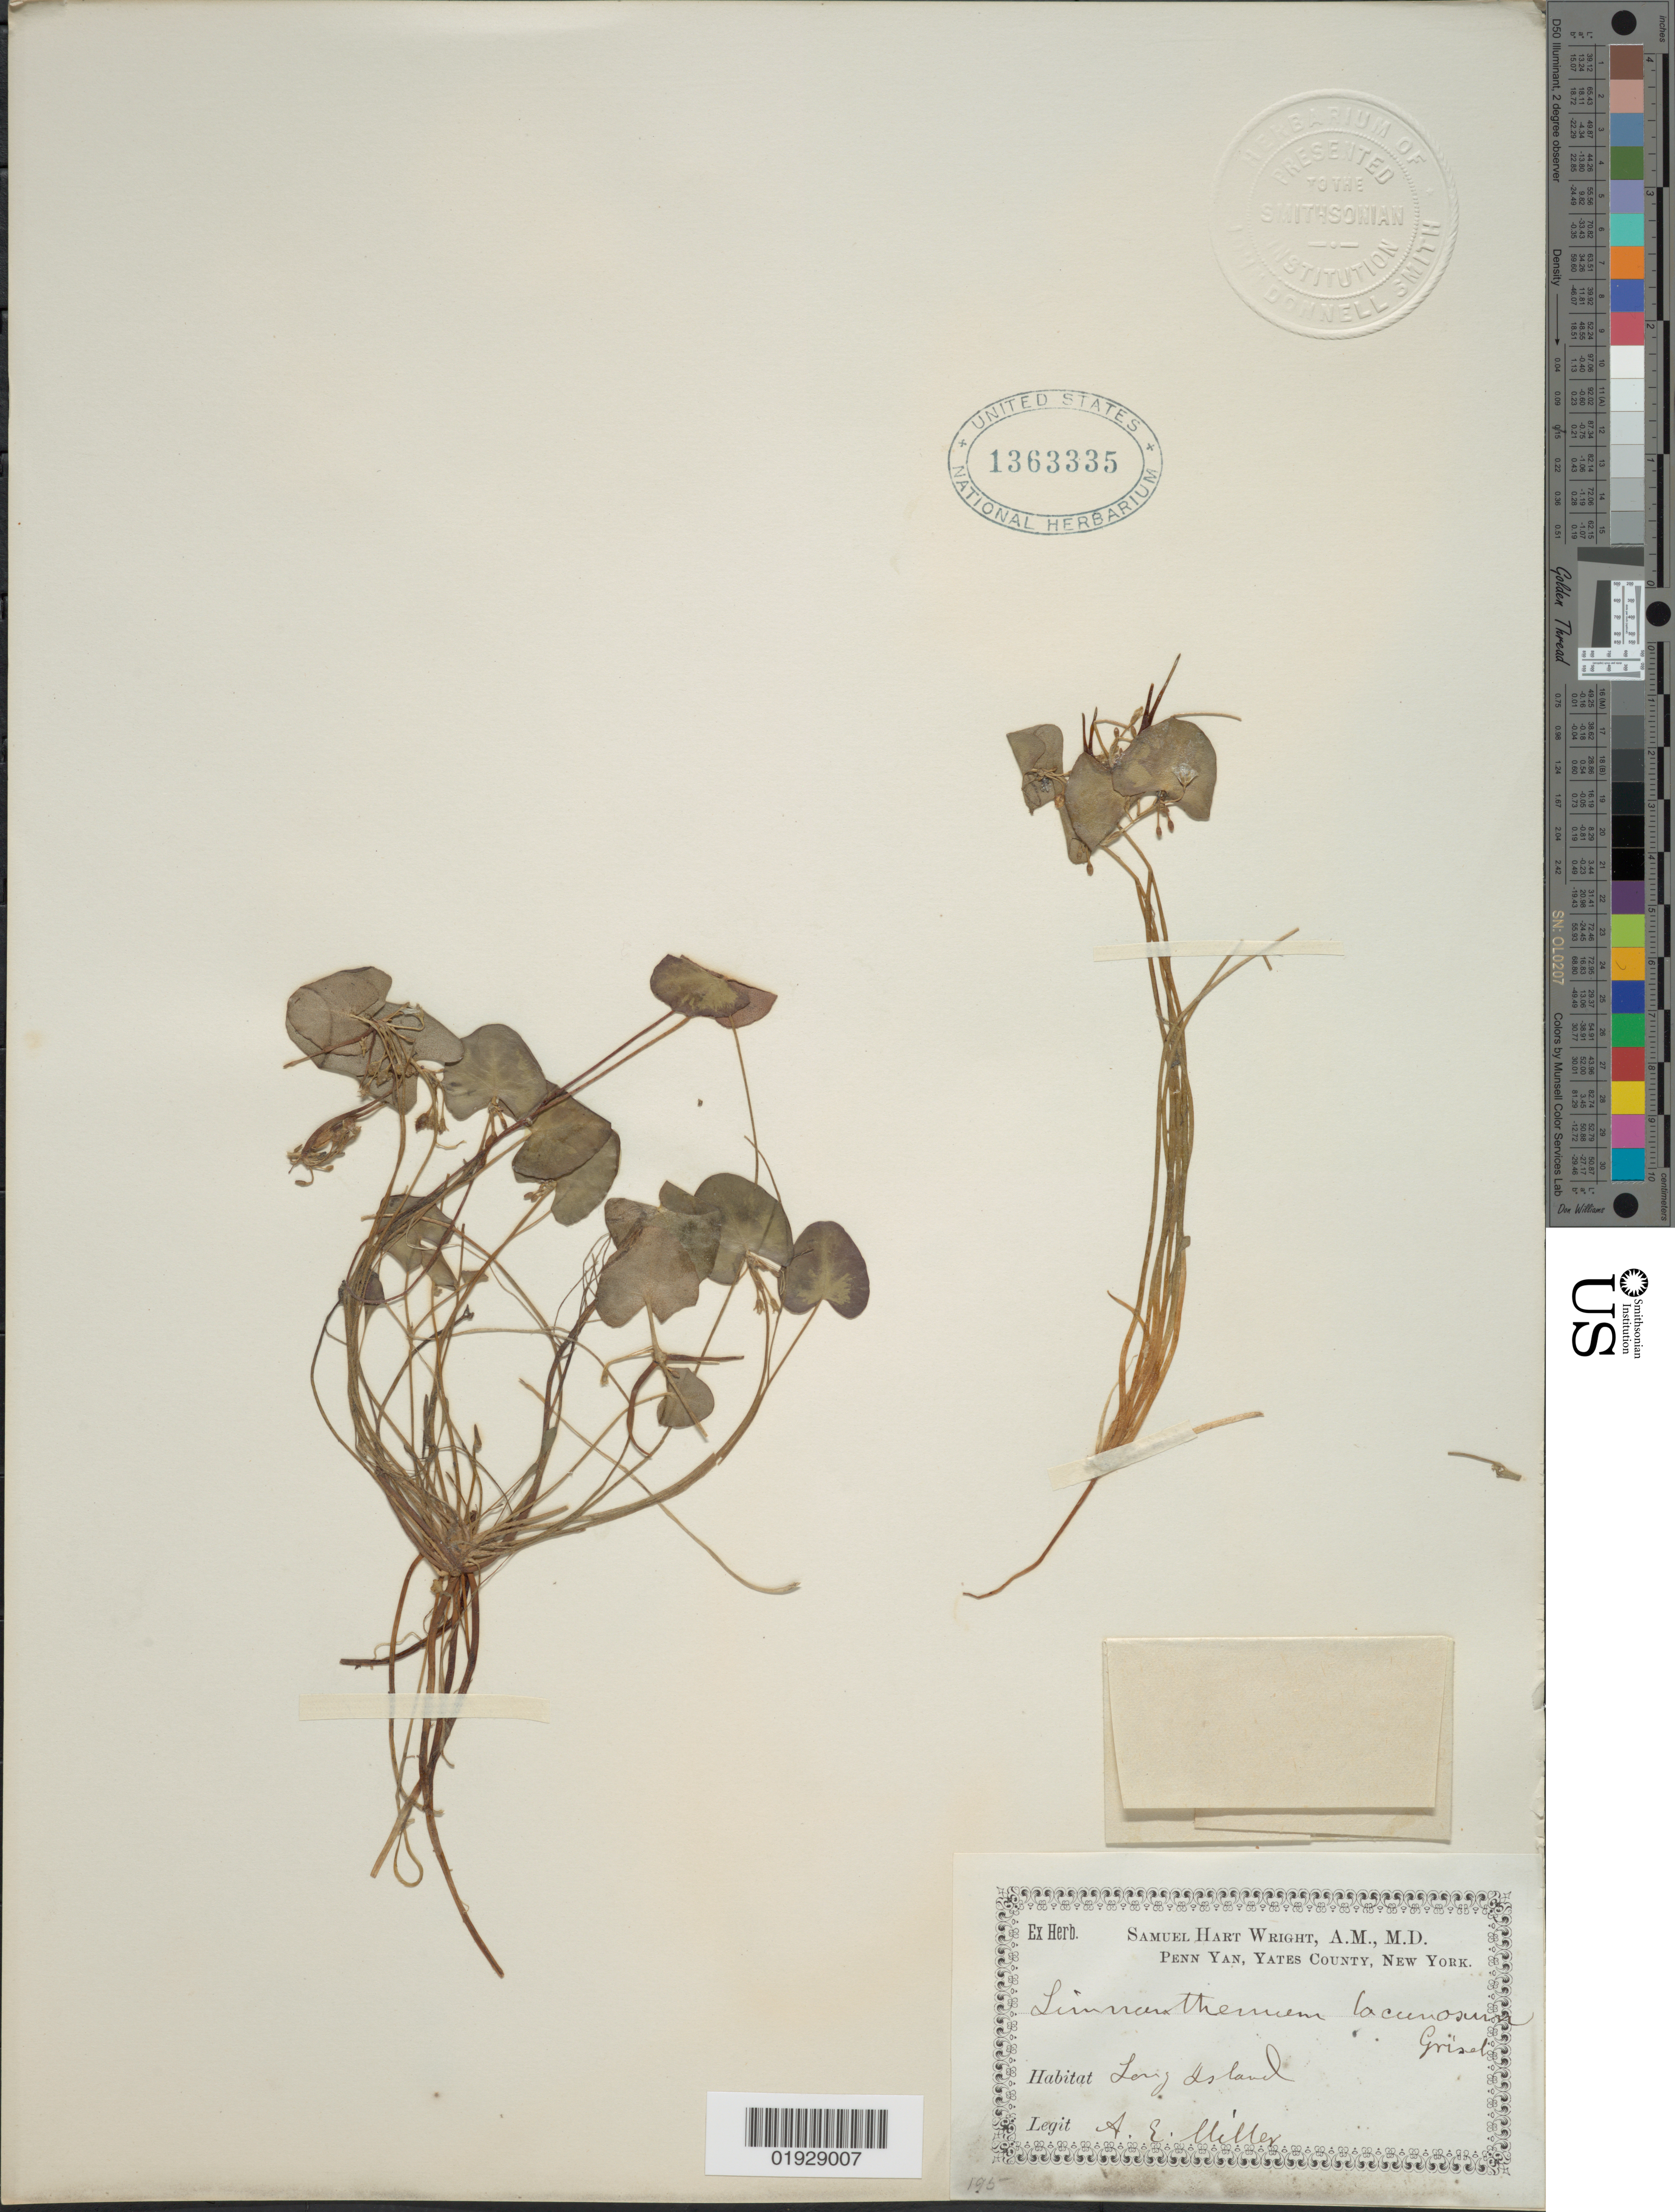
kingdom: Plantae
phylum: Tracheophyta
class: Magnoliopsida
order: Asterales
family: Menyanthaceae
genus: Nymphoides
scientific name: Nymphoides lacunosum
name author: Fernald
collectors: A. E. Miller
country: United States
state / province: New York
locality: Long Island.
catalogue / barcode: US 1363335